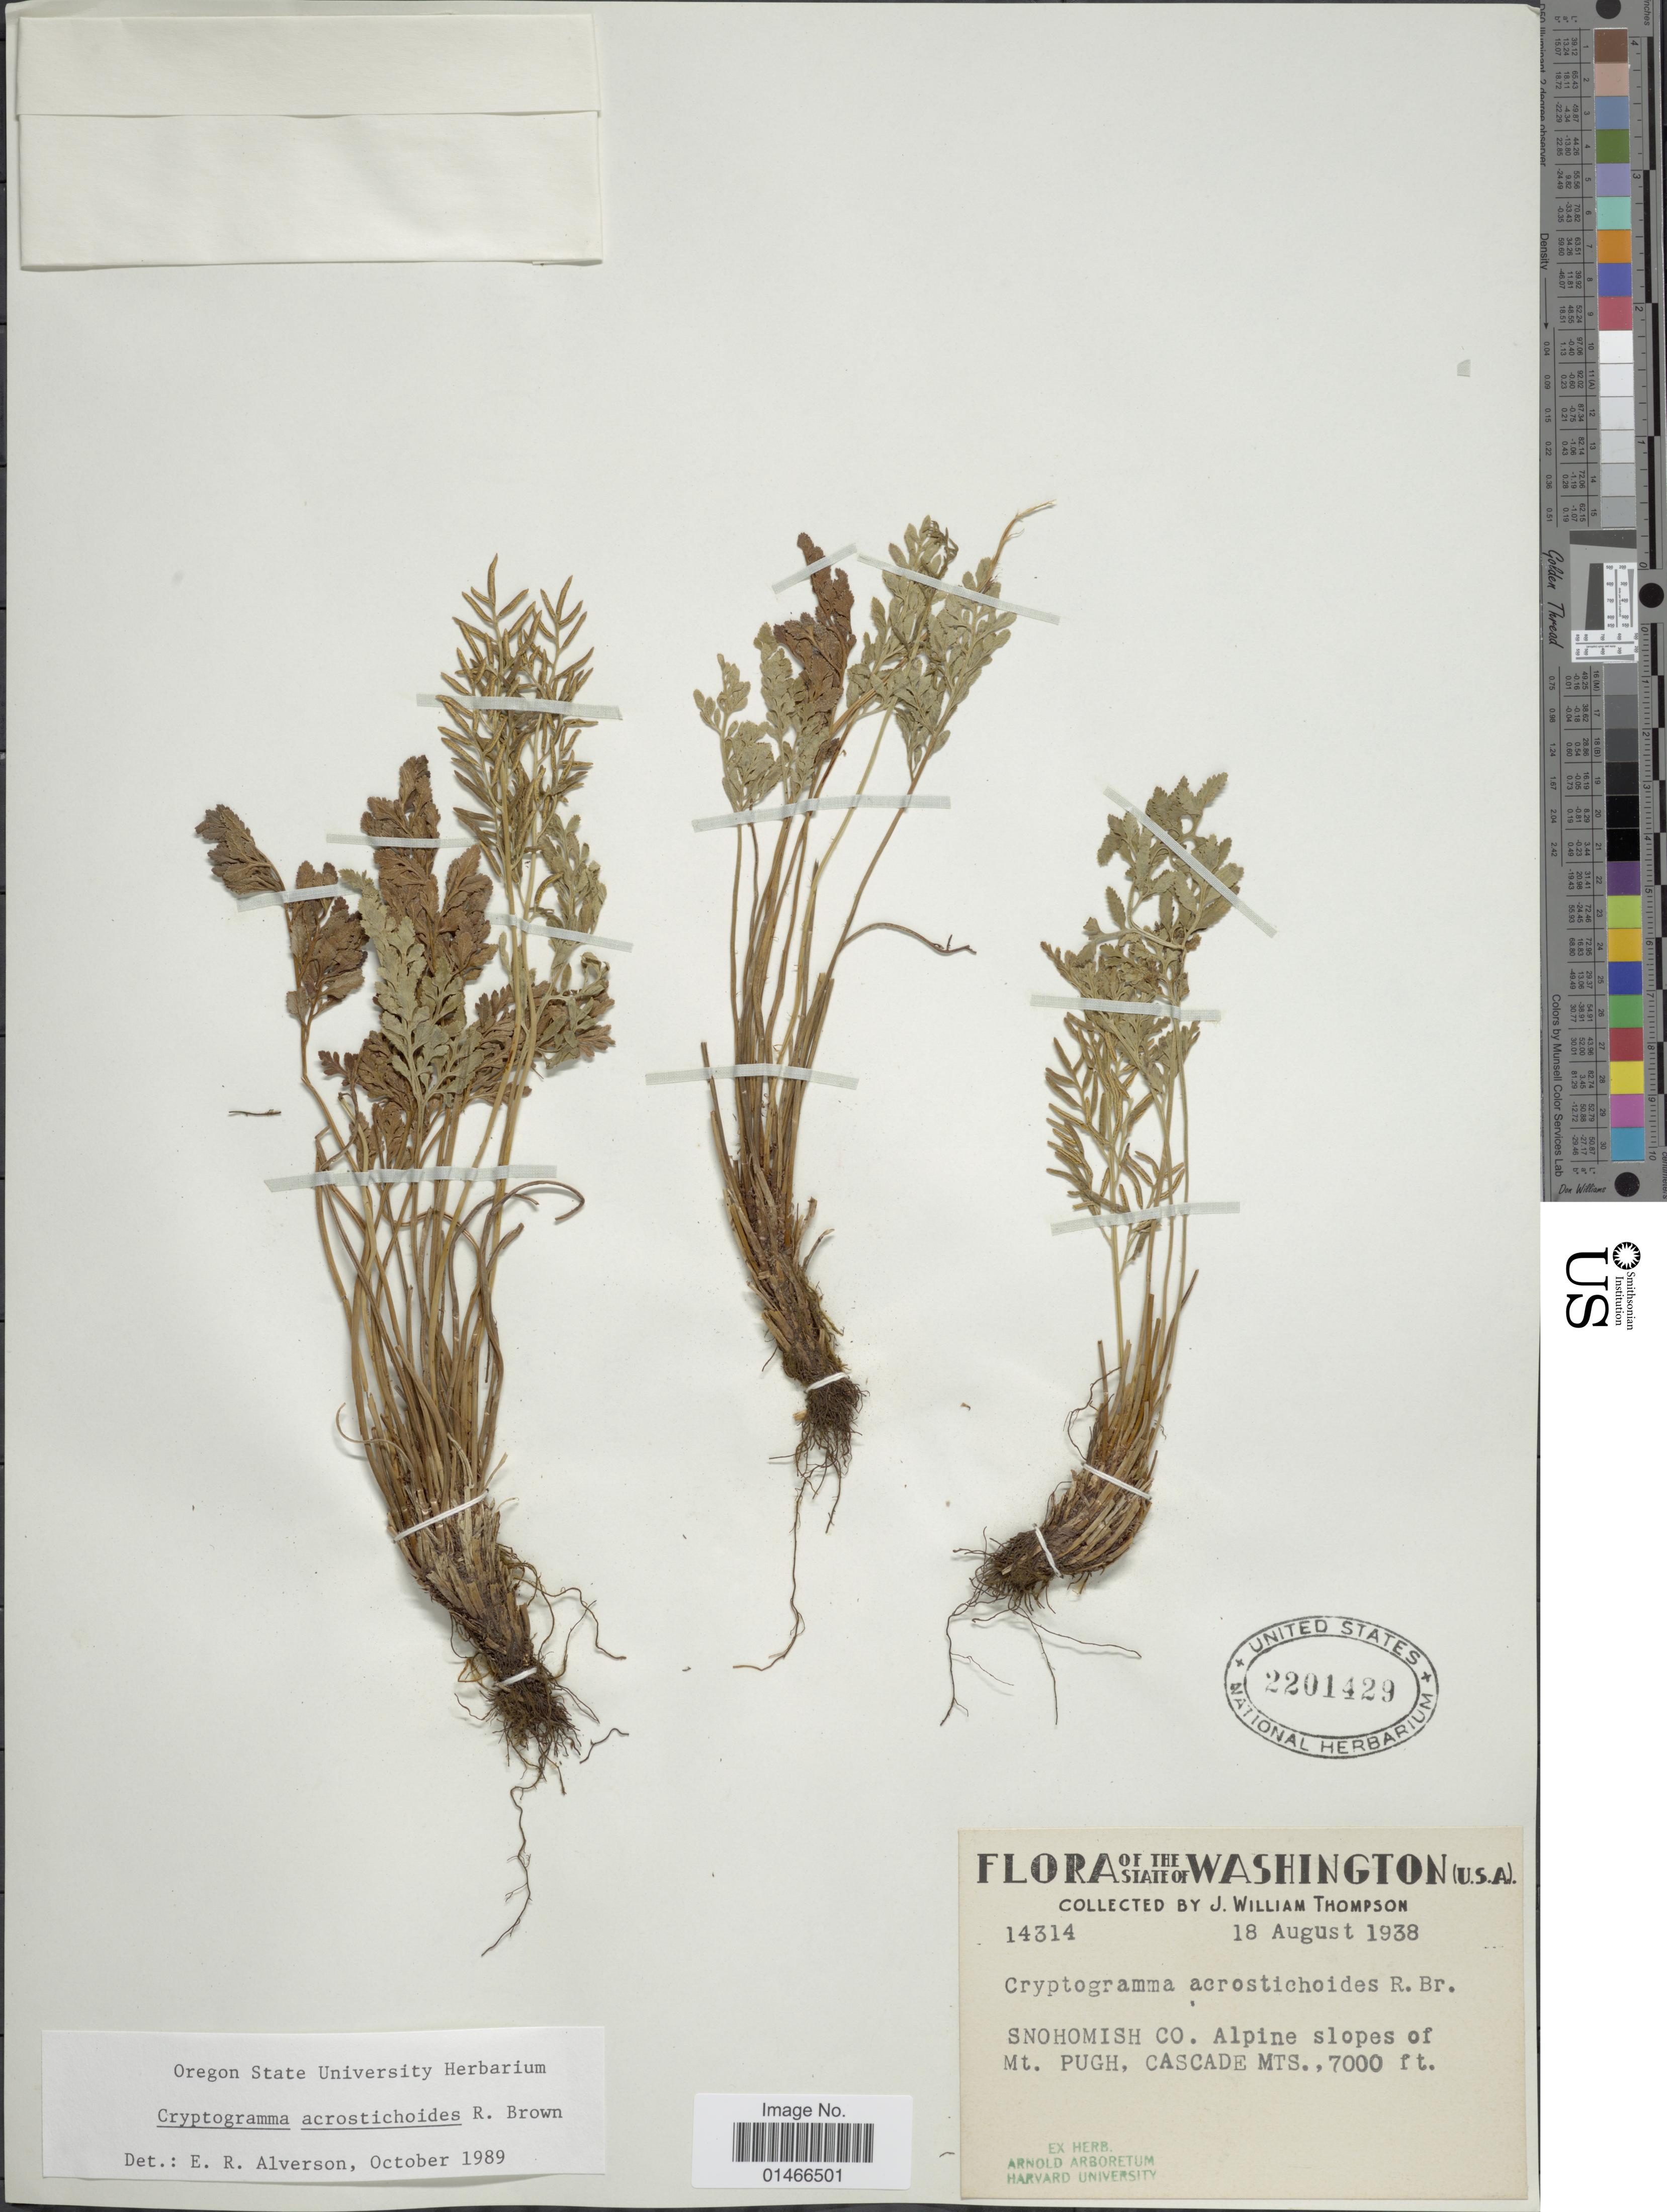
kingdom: Plantae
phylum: Tracheophyta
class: Polypodiopsida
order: Polypodiales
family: Pteridaceae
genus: Cryptogramma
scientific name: Cryptogramma acrostichoides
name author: R. Br.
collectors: J. W. Thompson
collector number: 14314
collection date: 1938-08-18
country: United States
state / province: Washington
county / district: Snohomish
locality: U.S.A. Snohomish Co. Alpine slopes of Mt. Pugh, Cascade Mts.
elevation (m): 2134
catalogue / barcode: US 2202429